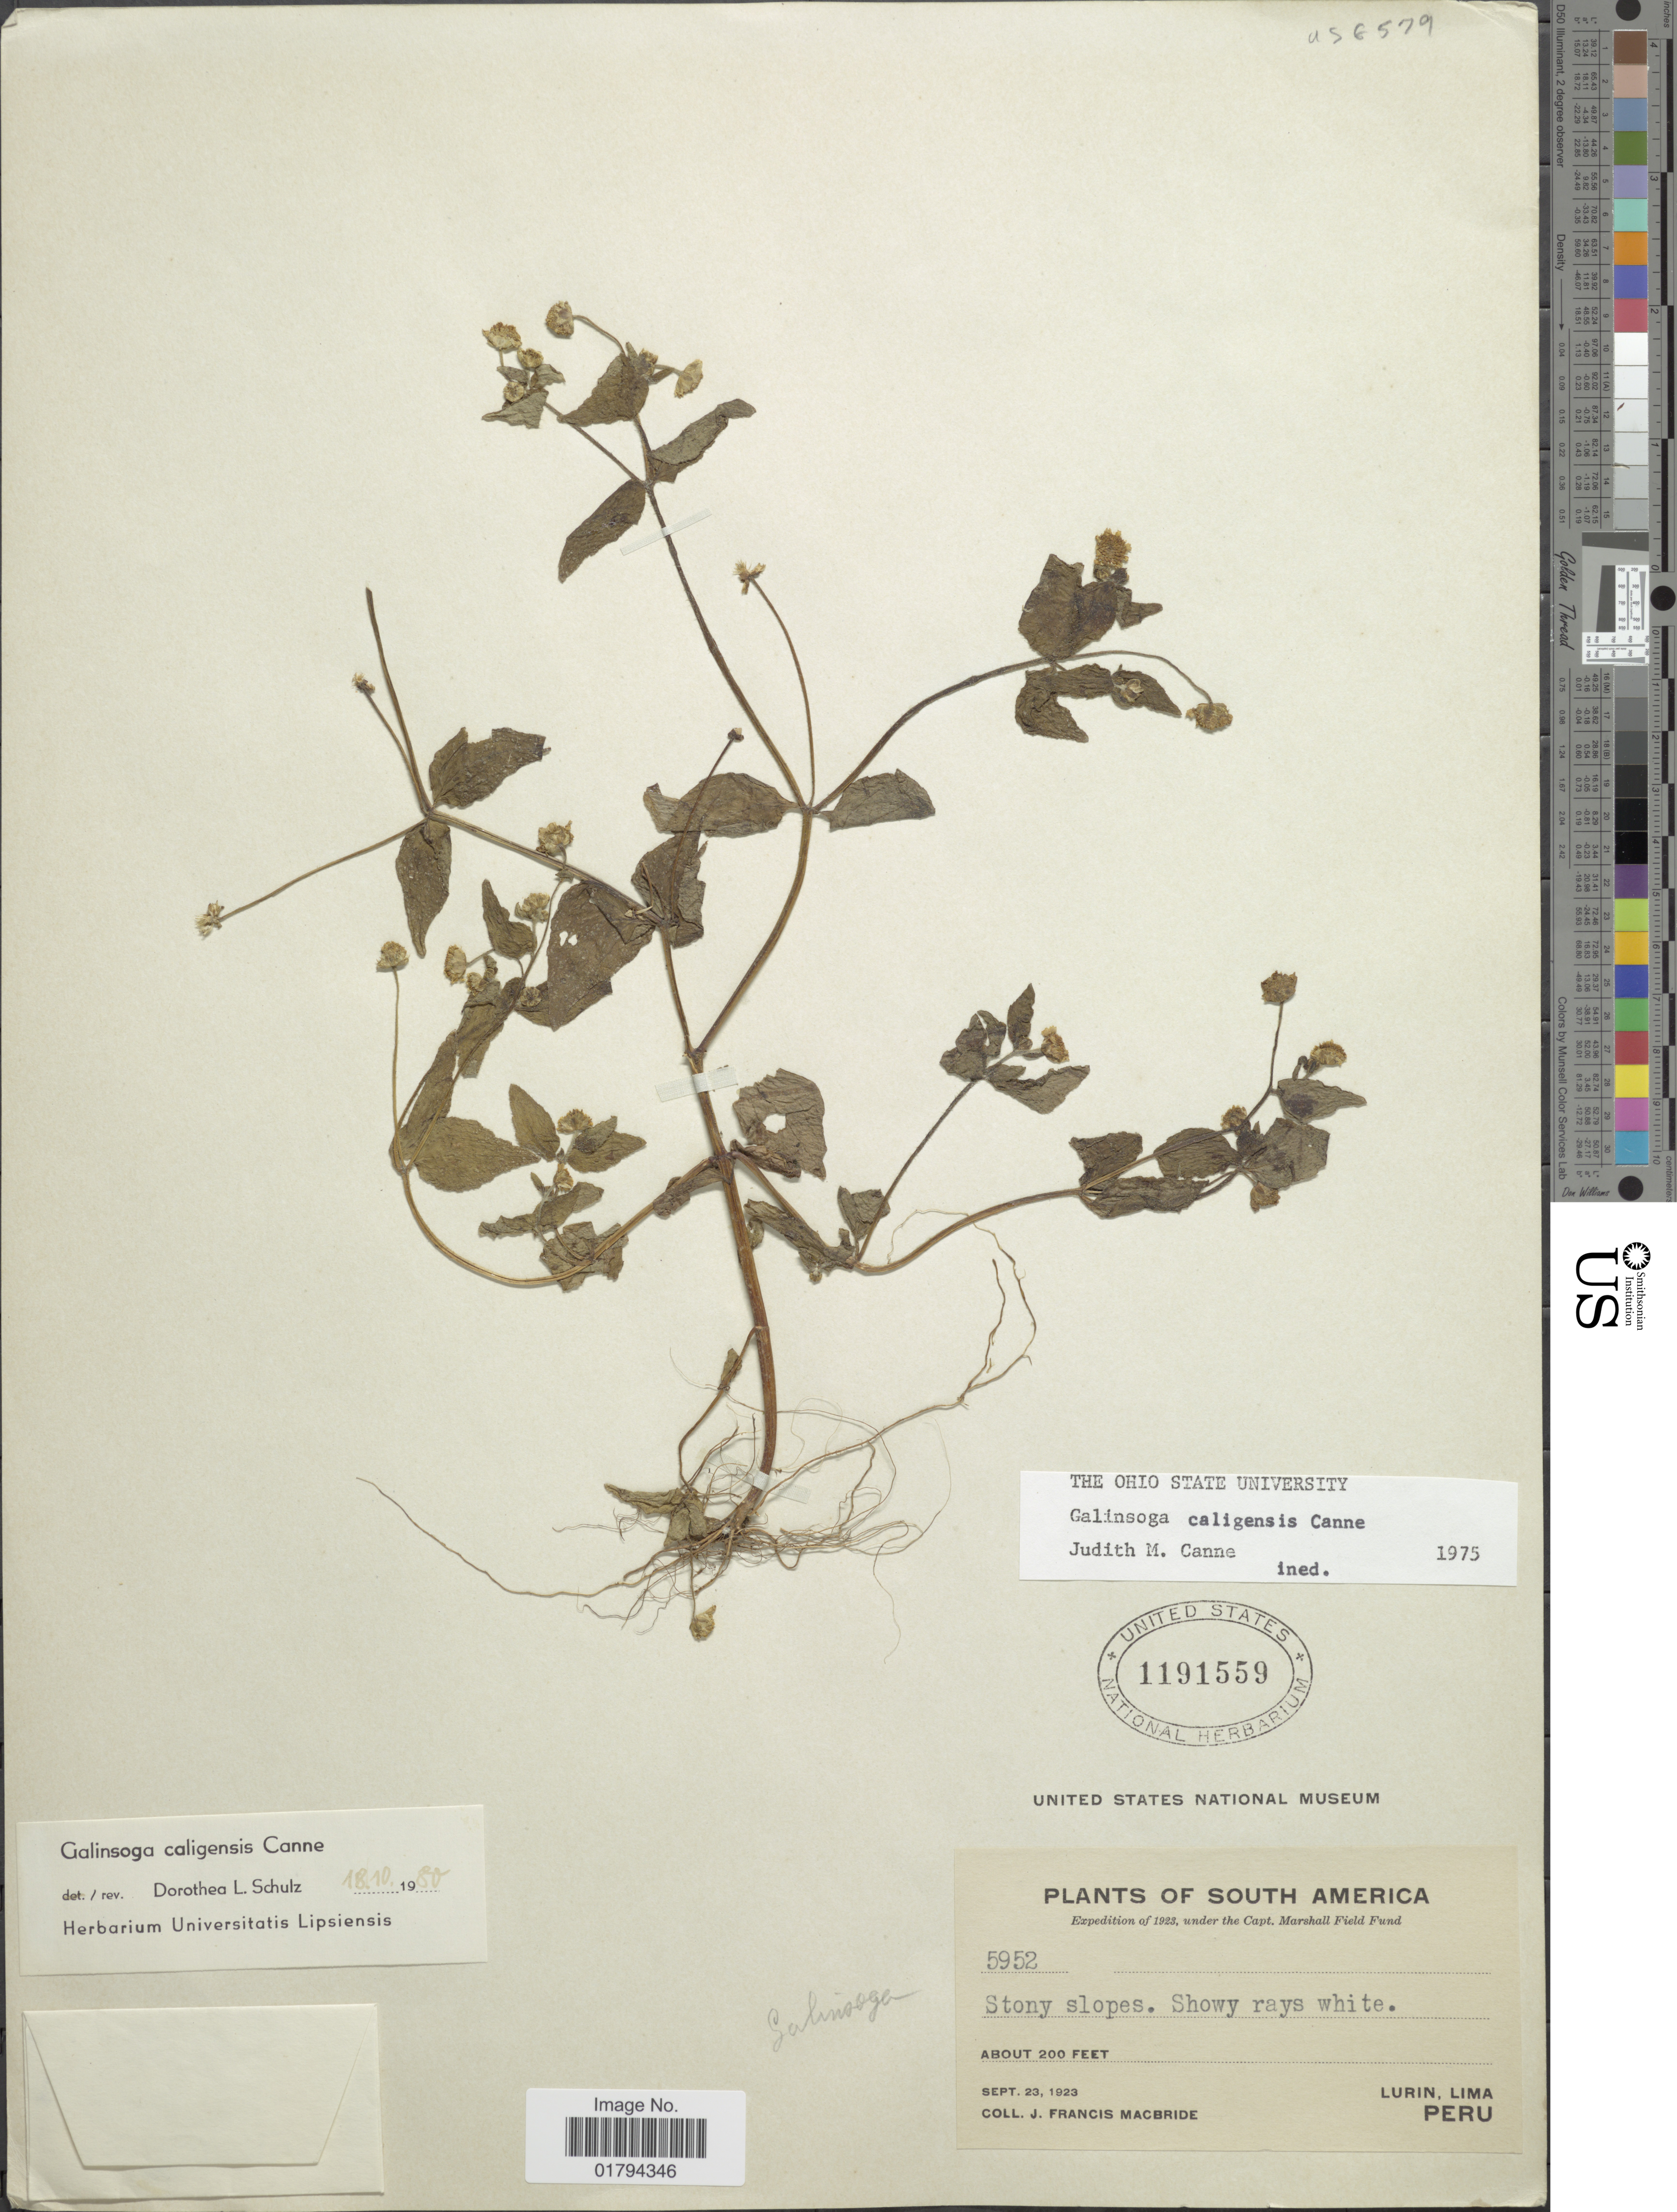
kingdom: Plantae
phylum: Tracheophyta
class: Magnoliopsida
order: Asterales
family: Asteraceae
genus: Galinsoga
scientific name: Galinsoga caligensis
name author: Canne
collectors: J. F. Macbride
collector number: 5952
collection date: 1923-09-23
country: Peru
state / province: Lima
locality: Stony slopes, Lurin.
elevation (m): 61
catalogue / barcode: US 1191559